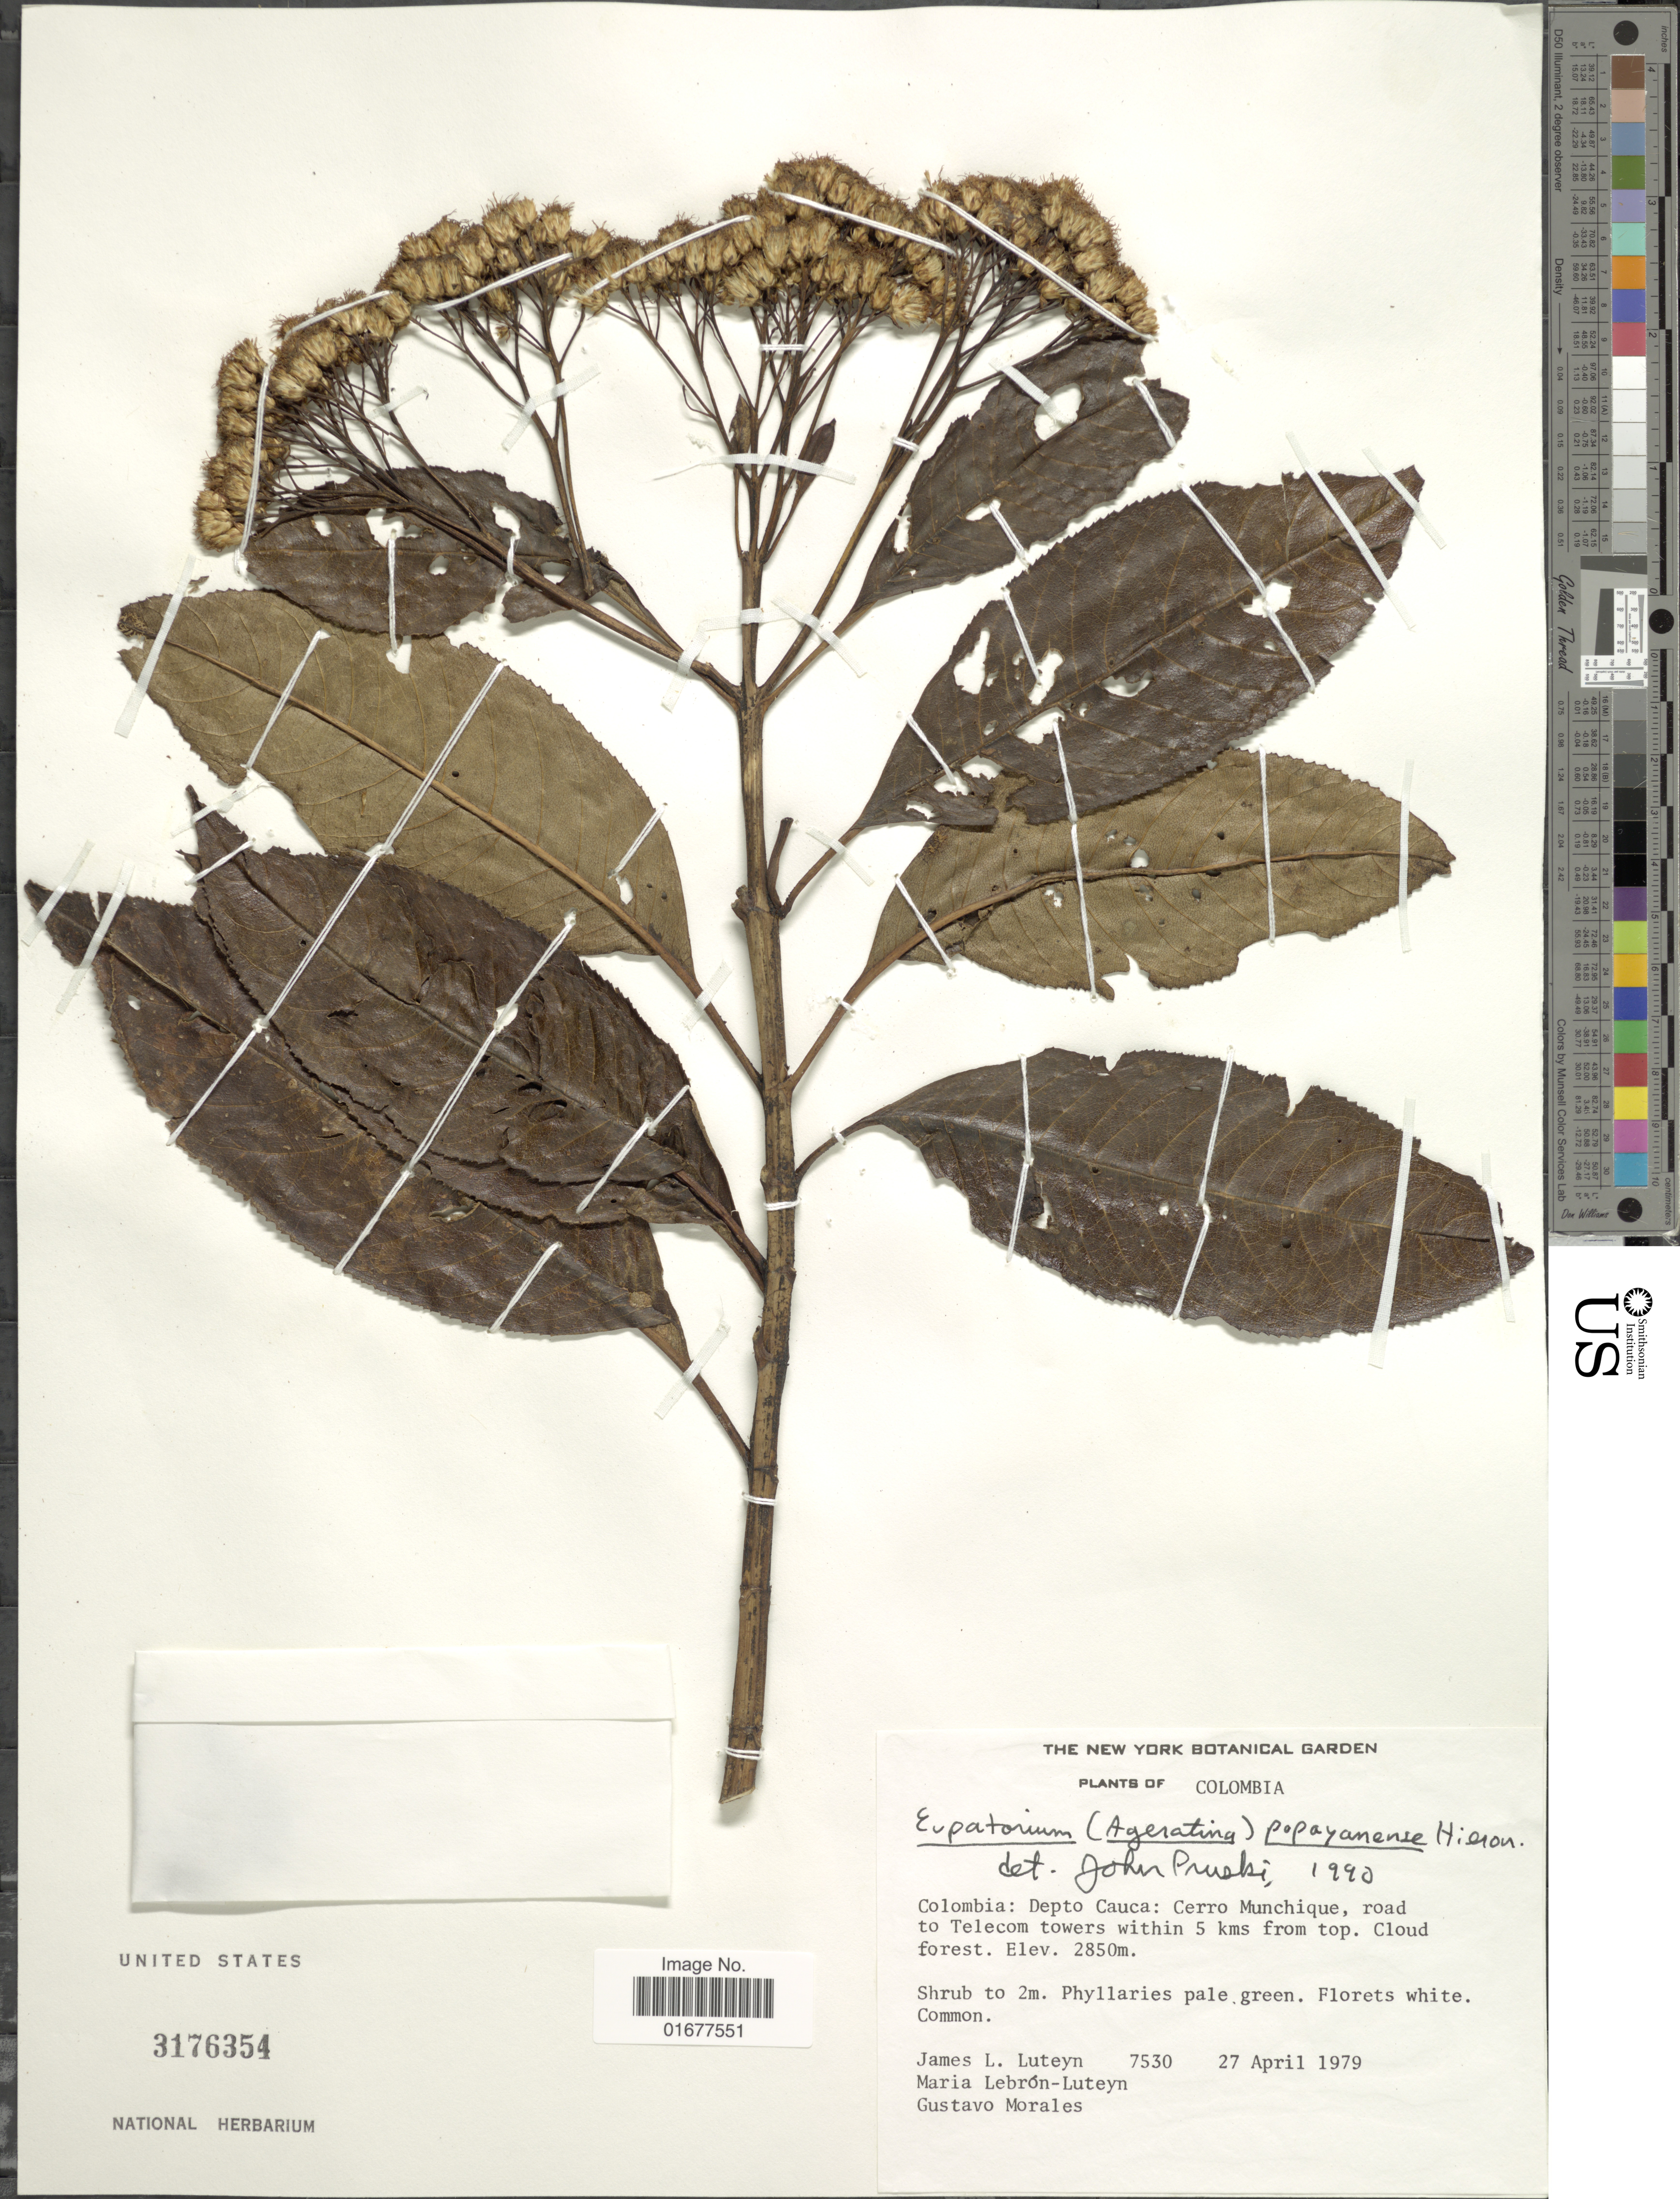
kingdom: Plantae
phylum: Tracheophyta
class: Magnoliopsida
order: Asterales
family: Asteraceae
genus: Ageratina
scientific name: Ageratina popayanensis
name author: (H. Rob.) R.M. King & H. Rob.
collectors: J. L. Luteyn, M. L. Lebrón-Luteyn & G. Morales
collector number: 7530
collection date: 1979-04-27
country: Colombia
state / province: Cauca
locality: Cerro Munchique, road to Telecom towers within 5 kms from top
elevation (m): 2850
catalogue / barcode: US 3176354